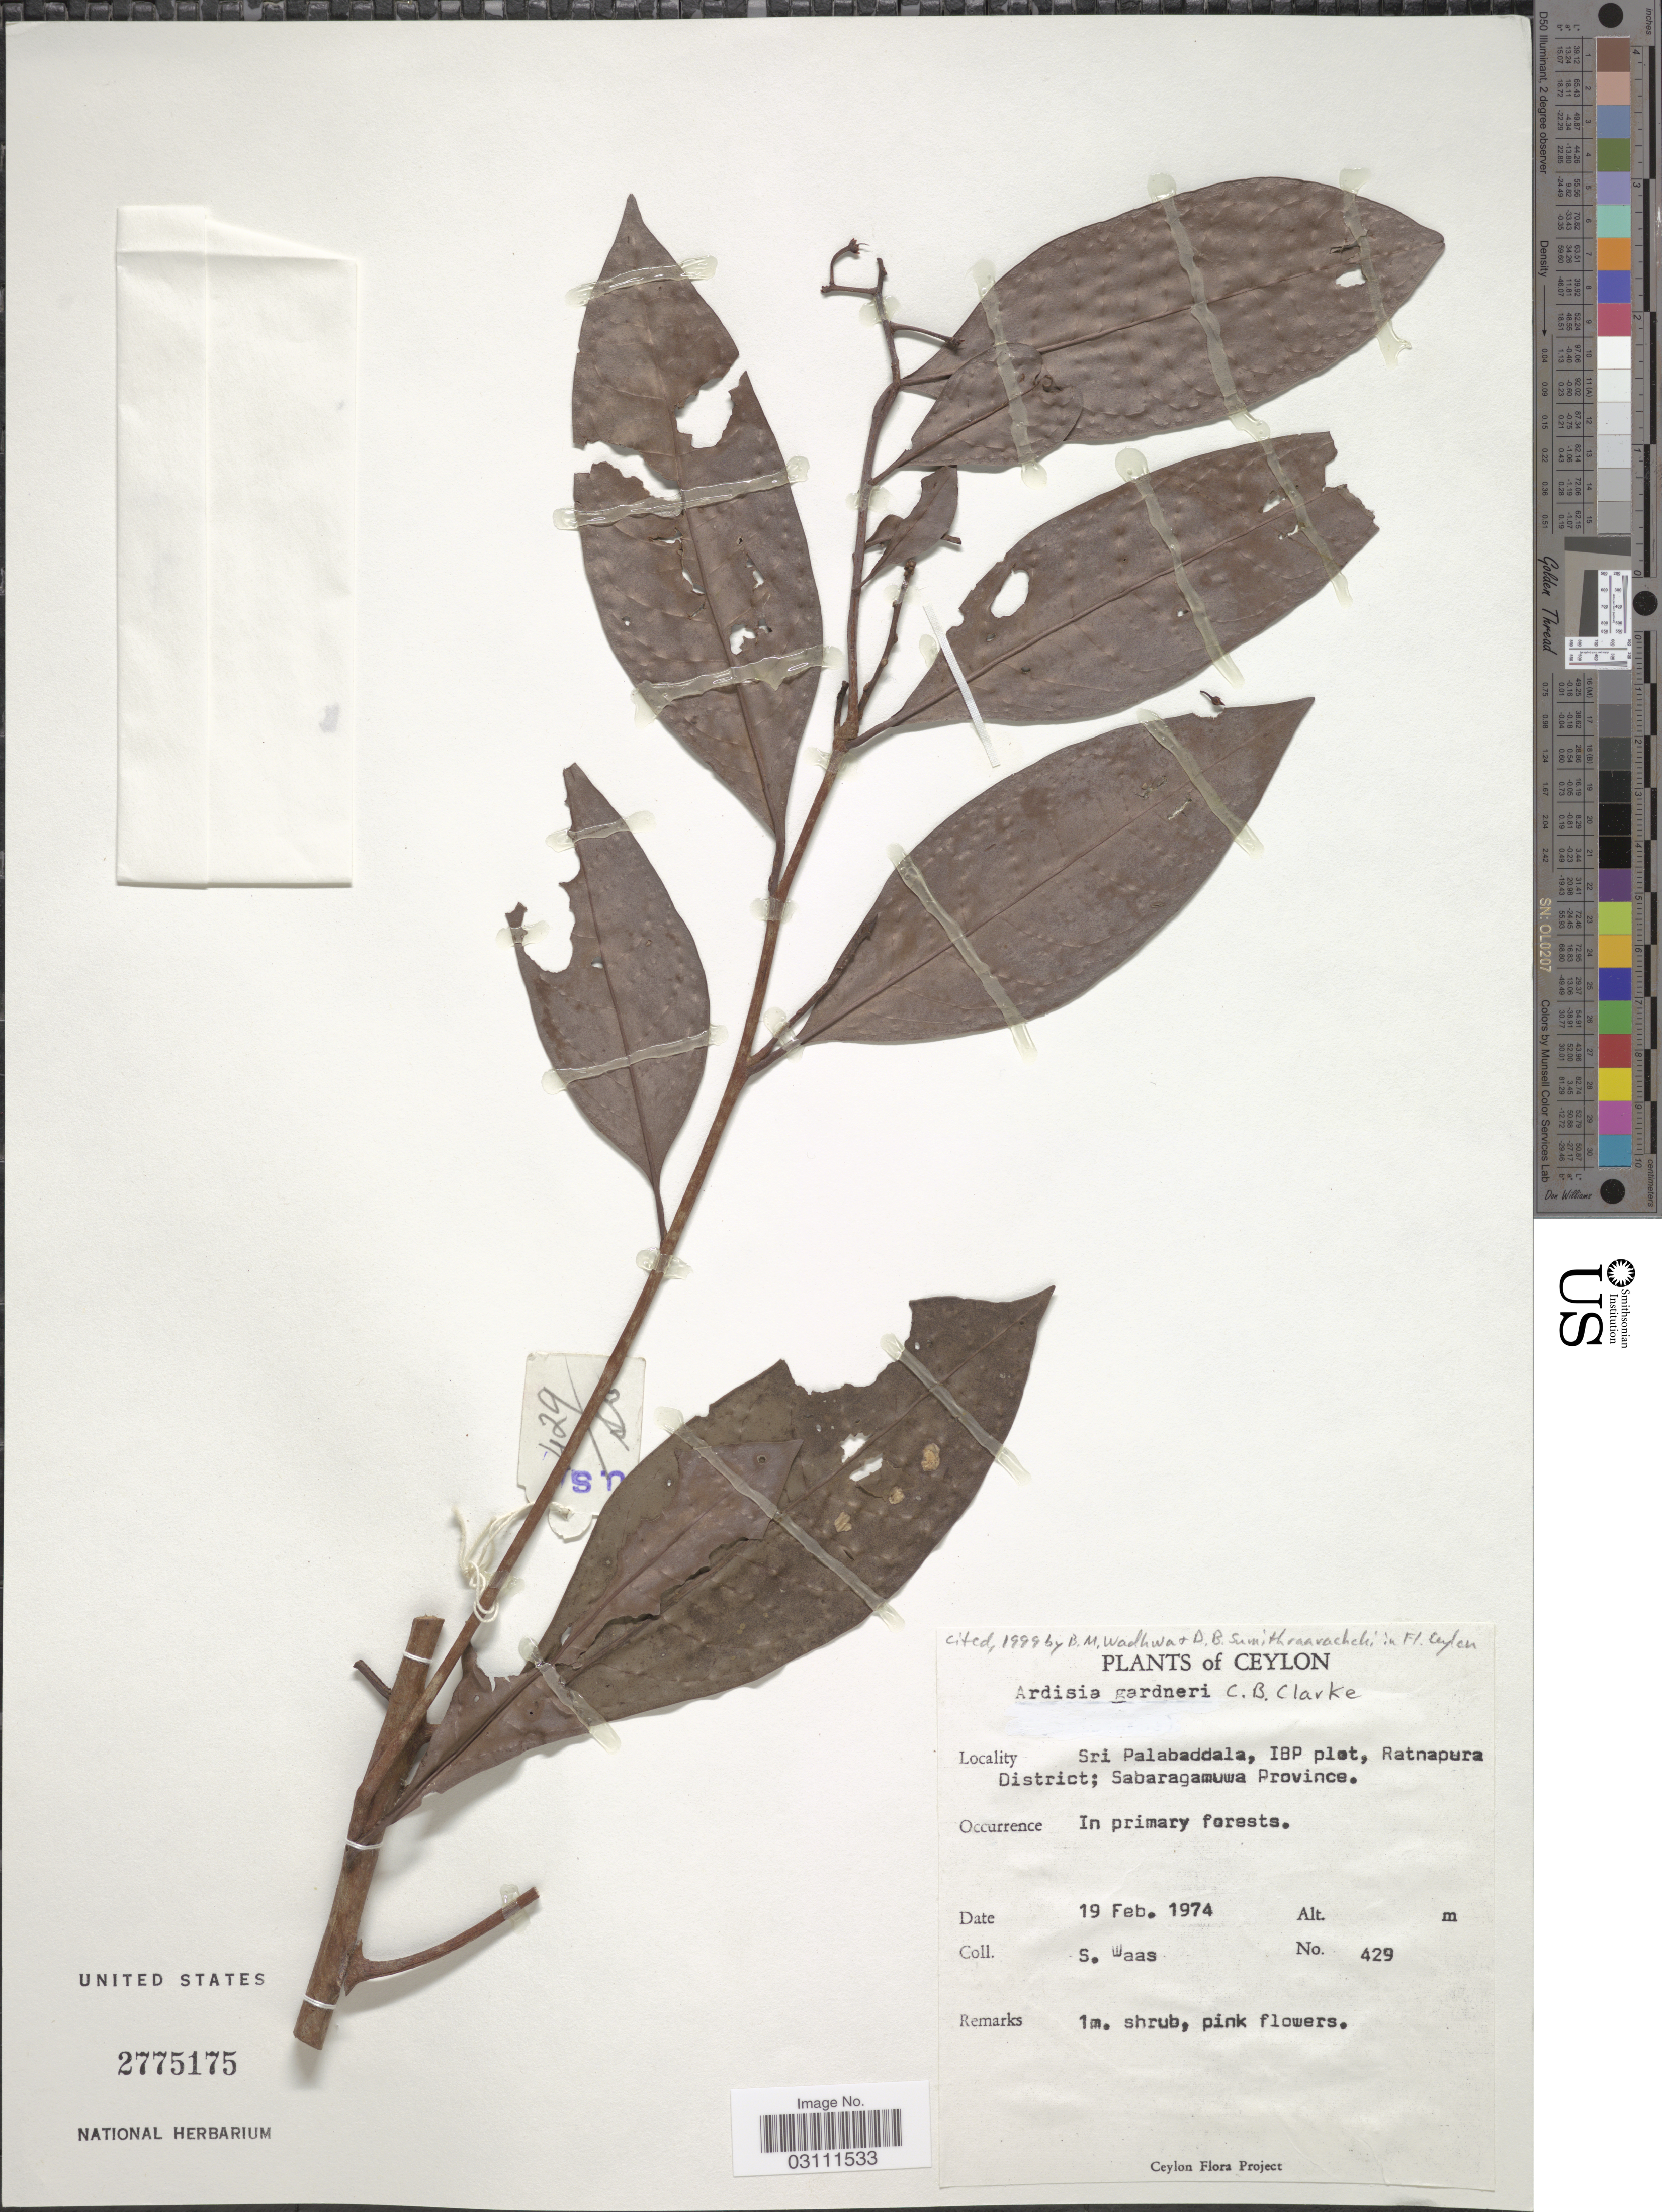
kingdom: Plantae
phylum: Tracheophyta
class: Magnoliopsida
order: Ericales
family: Primulaceae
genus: Ardisia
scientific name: Ardisia gardneri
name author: C.B. Clarke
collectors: S. Waas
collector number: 429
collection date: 1974-02-19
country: Sri Lanka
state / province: Sabaragamuwa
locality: Ceylon, Sri Palabaddala, IBP plot, Ratnapura District; Sabaragamuwa Province.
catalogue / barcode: US 2775175